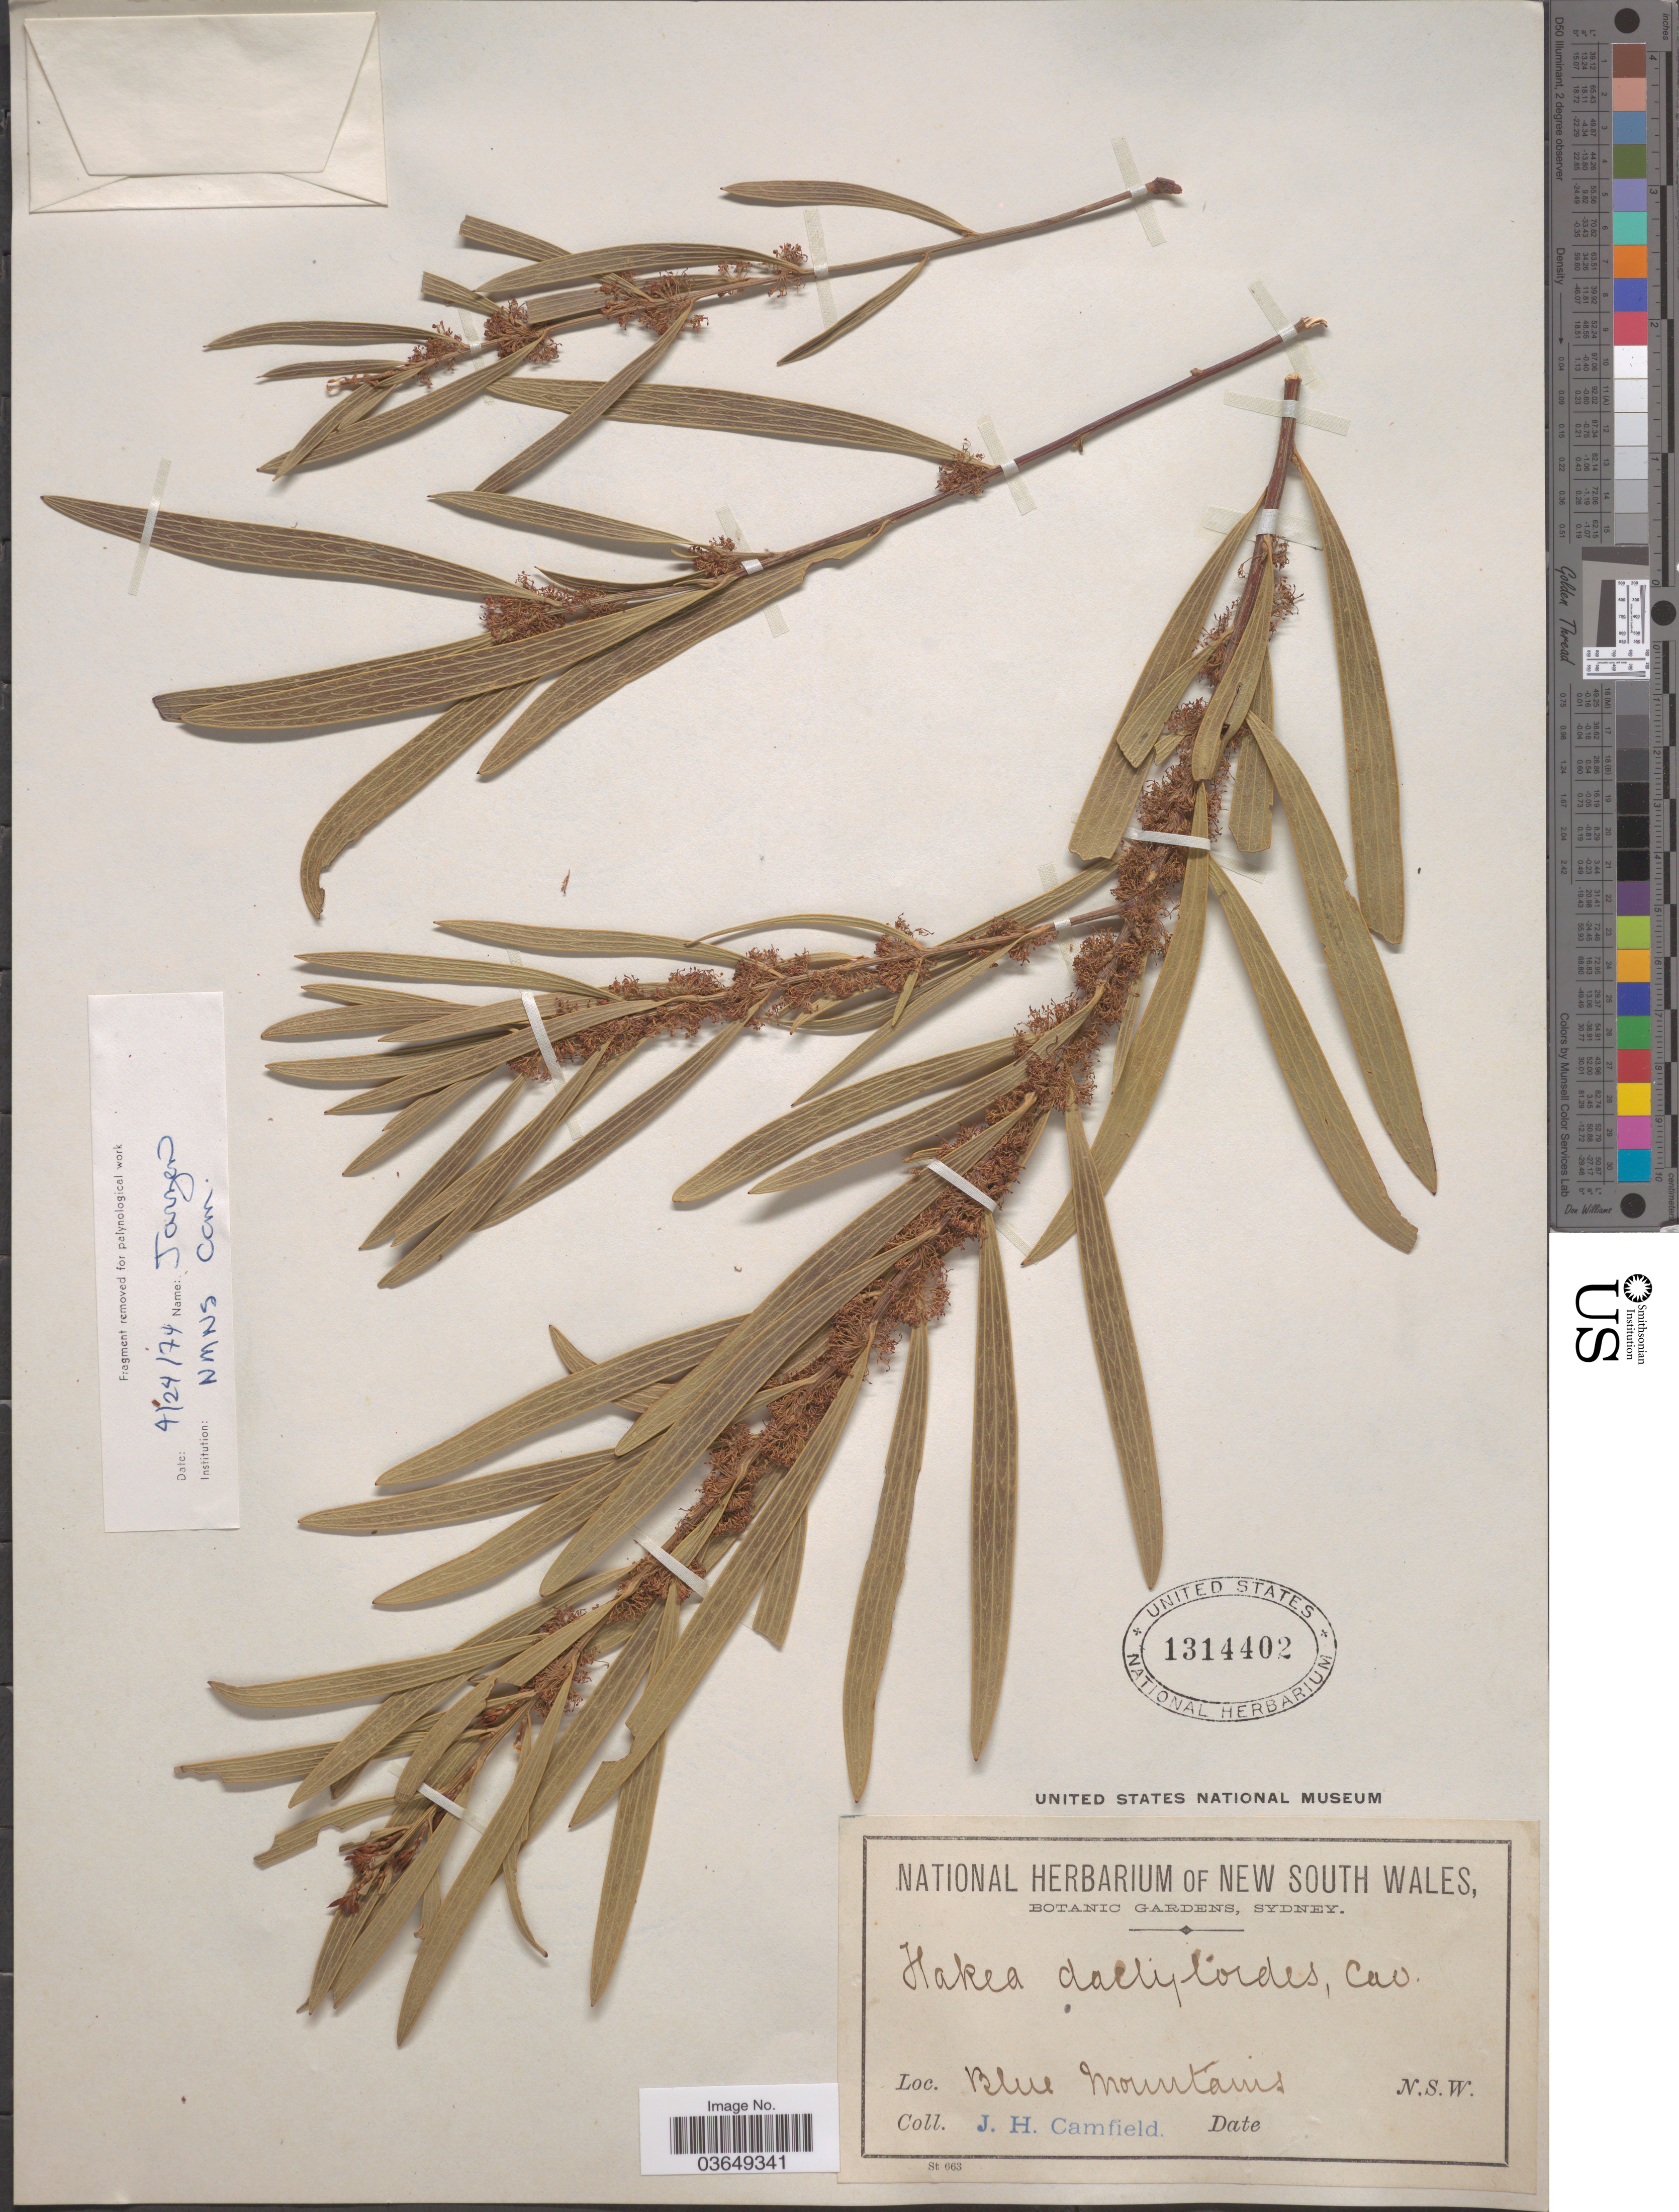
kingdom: Plantae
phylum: Tracheophyta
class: Magnoliopsida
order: Proteales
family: Proteaceae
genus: Hakea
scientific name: Hakea dactyloides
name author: (Gaertn.) Cav.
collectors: J. Camfield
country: Australia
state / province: New South Wales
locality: Blue Mountains.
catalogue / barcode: US 1314402